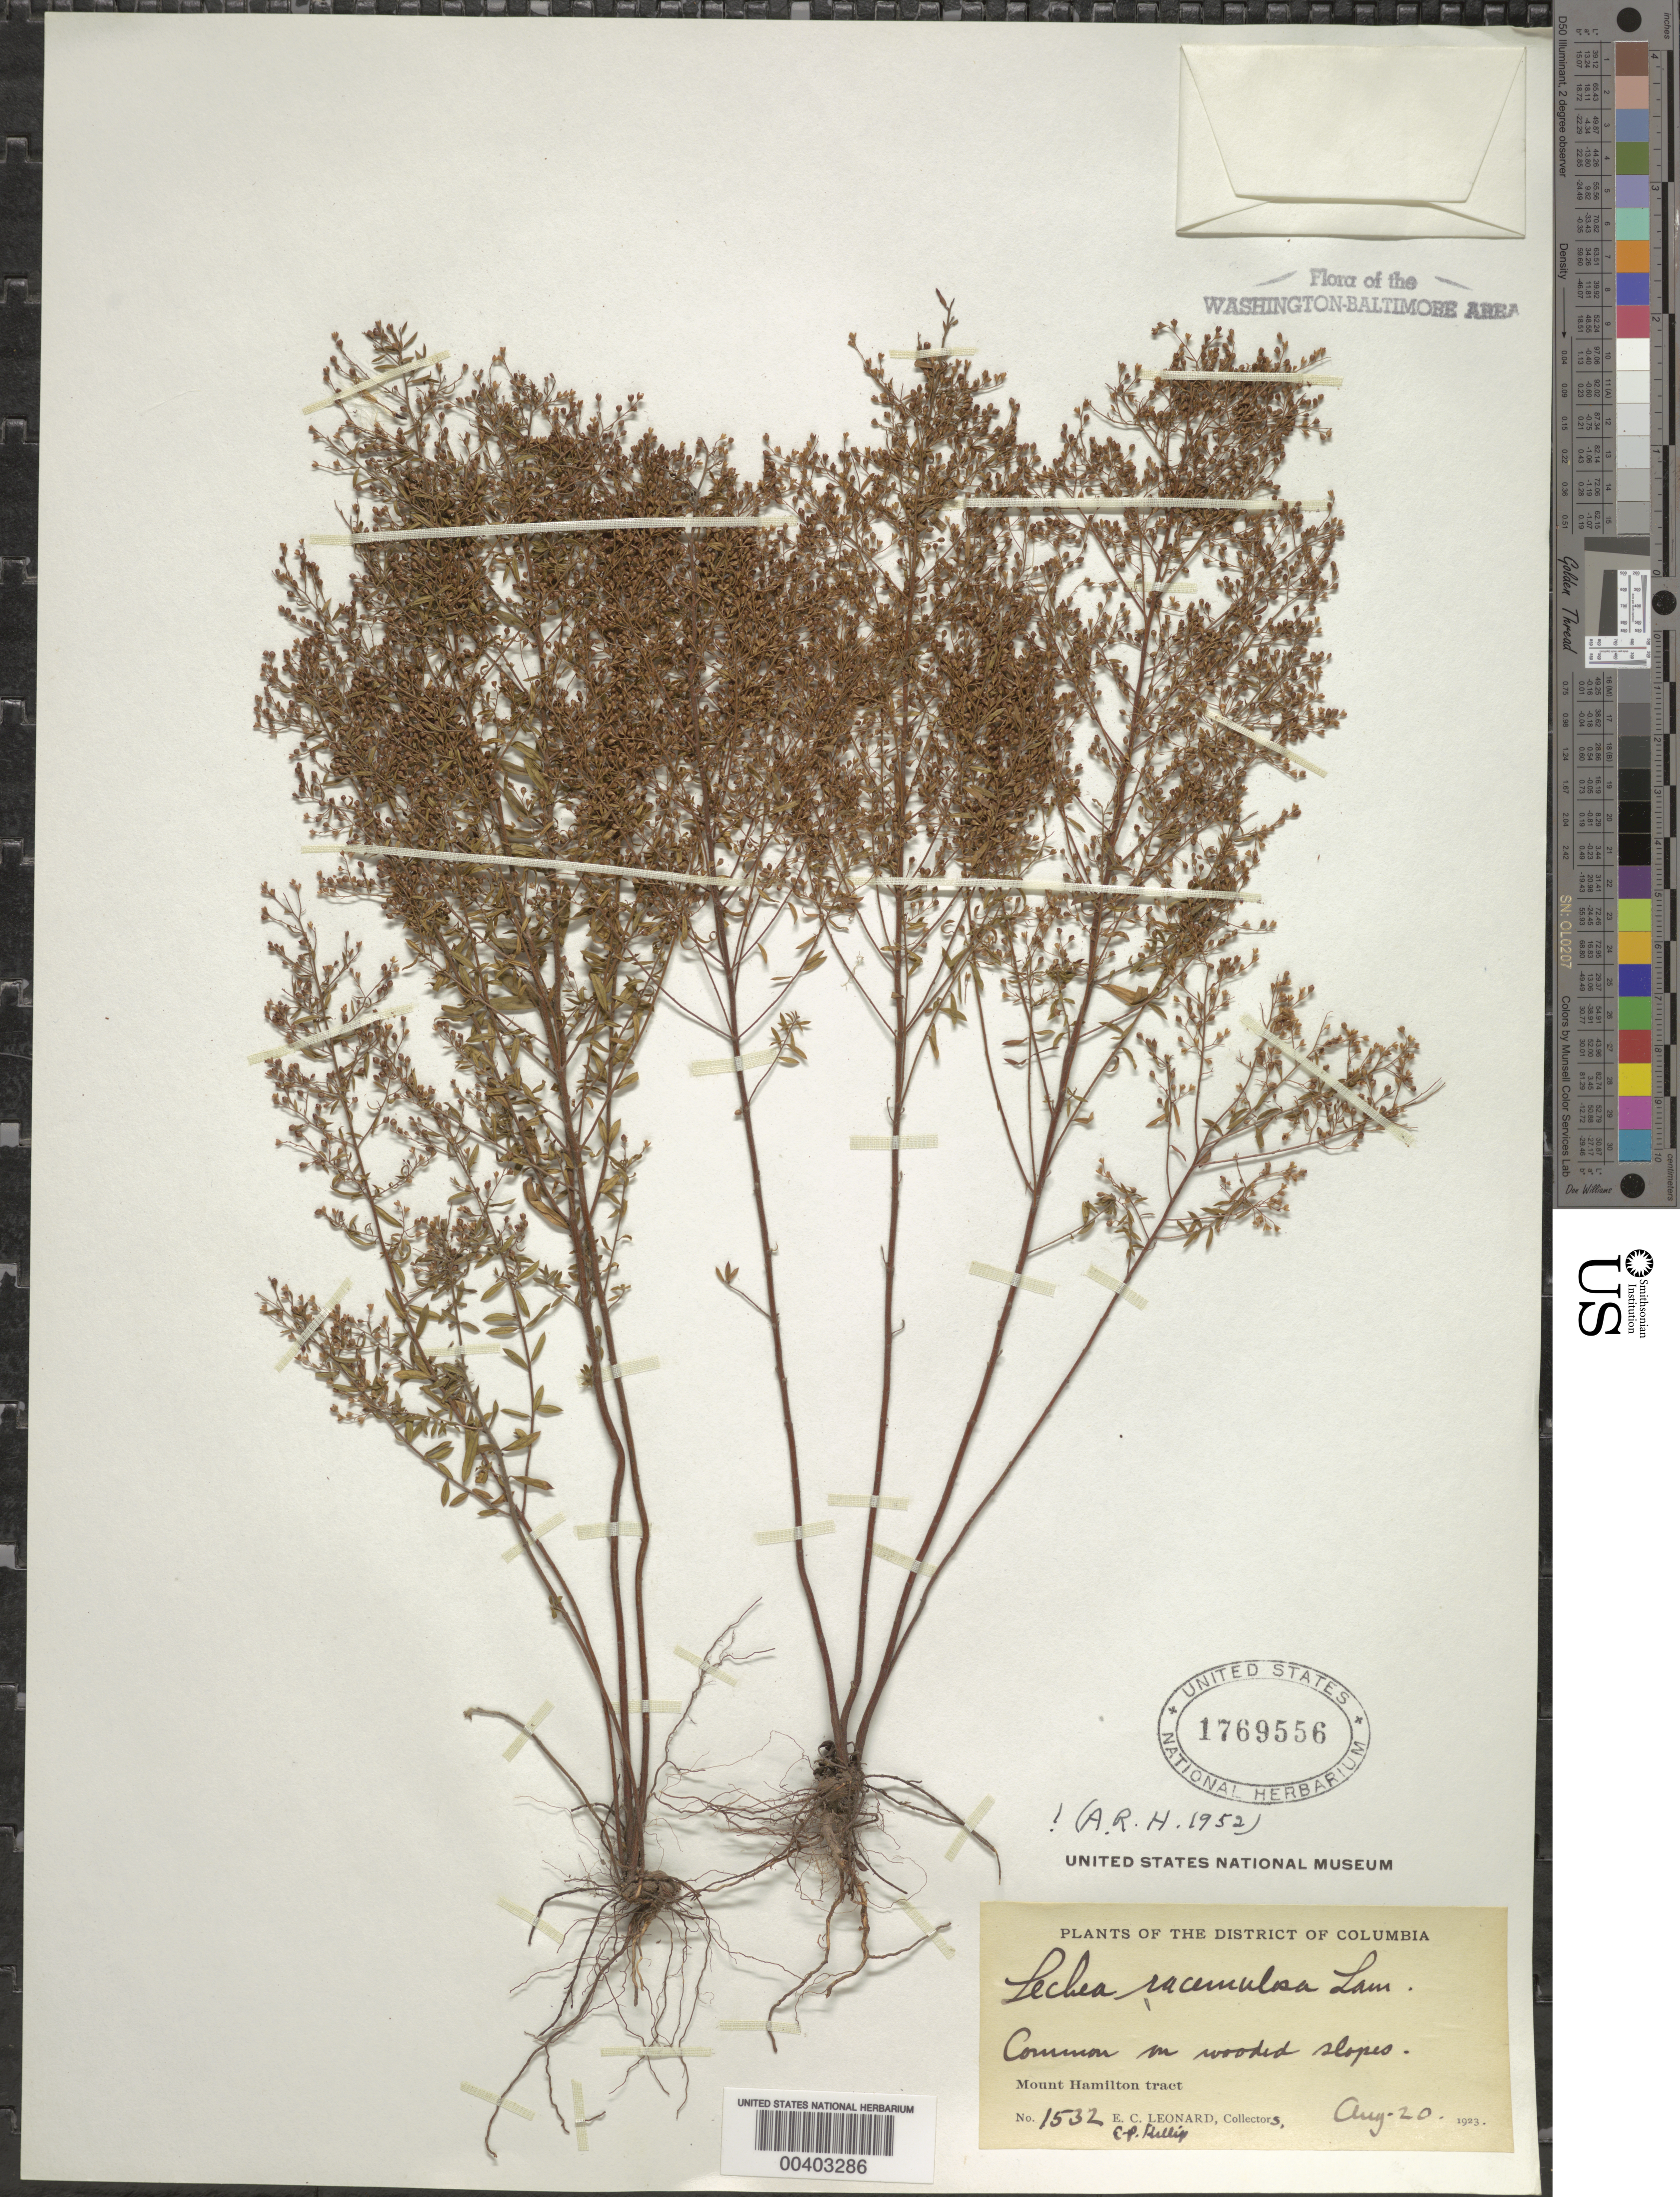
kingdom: Plantae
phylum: Tracheophyta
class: Magnoliopsida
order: Malvales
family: Cistaceae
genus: Lechea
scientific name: Lechea racemulosa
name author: Michx.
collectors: E. C. Leonard & E. P. Killip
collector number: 1532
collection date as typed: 20 Aug 1923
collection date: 1923-08-20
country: United States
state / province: District of Columbia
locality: Mount Hamilton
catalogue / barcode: US 1769556